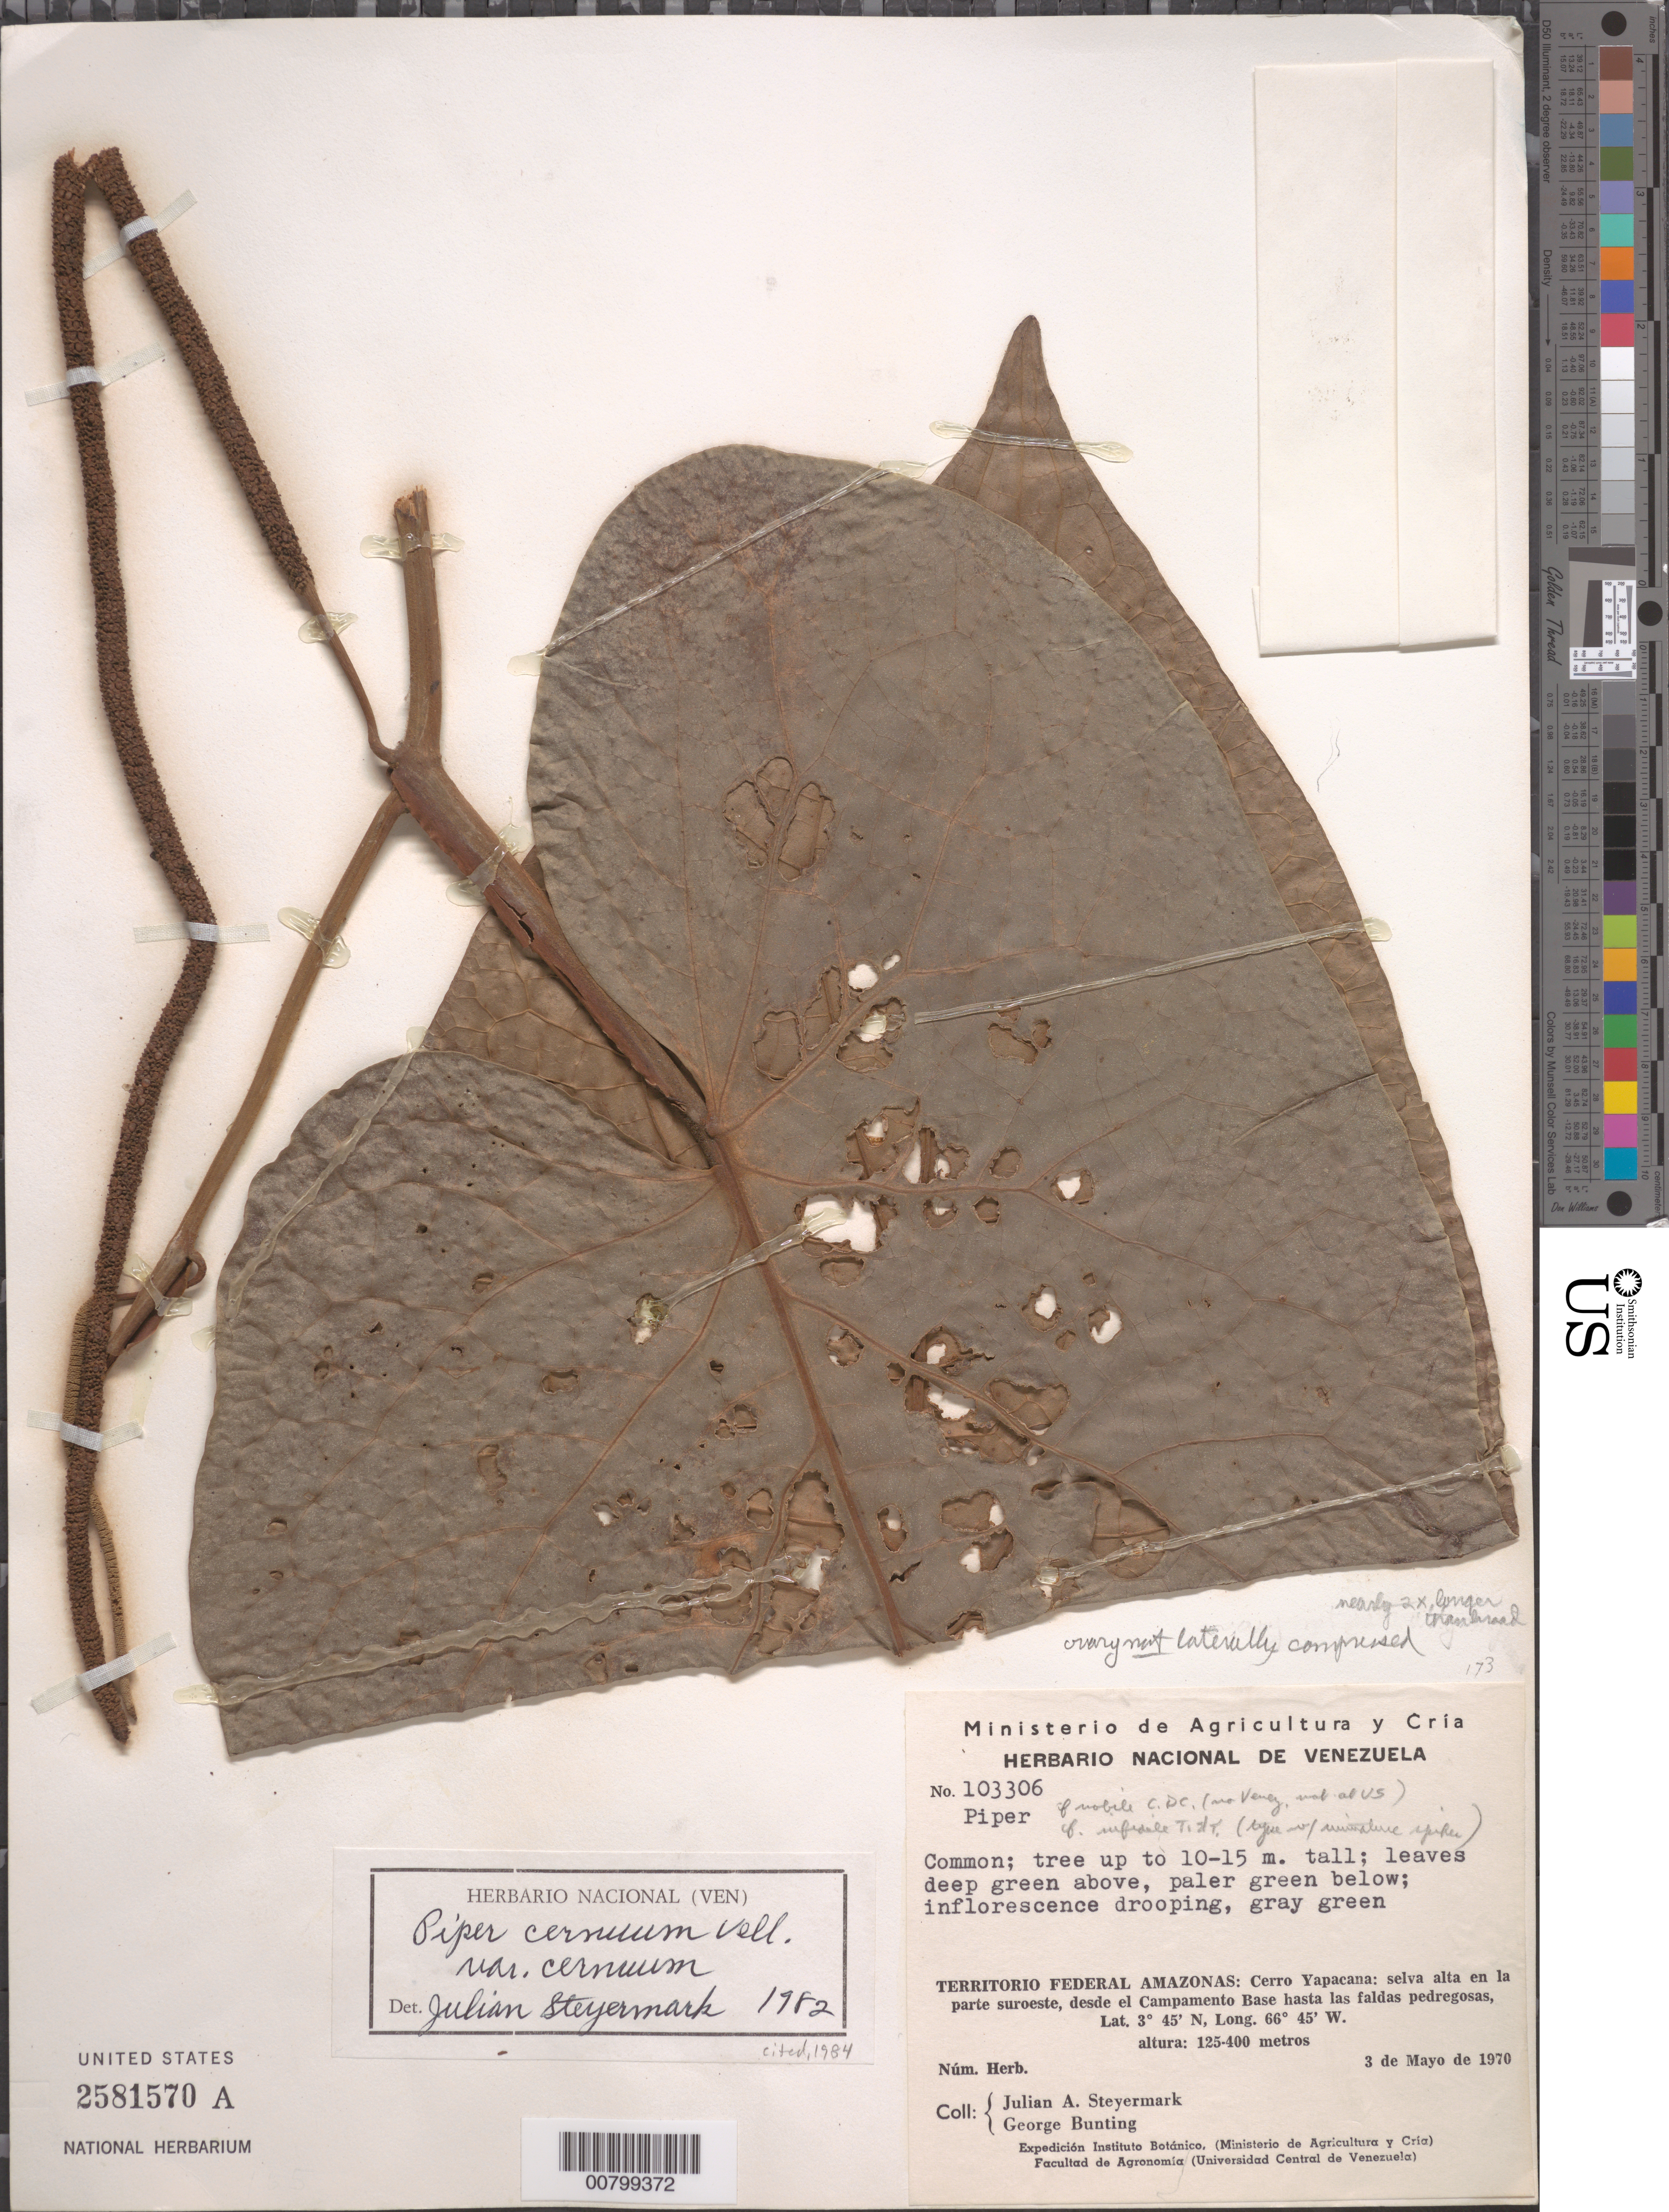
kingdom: Plantae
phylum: Tracheophyta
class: Magnoliopsida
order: Piperales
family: Piperaceae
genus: Piper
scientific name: Piper cernuum var. cernuum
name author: Vell.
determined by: Steyermark, Julian A., (VEN)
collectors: J. Steyermark & G. S. Bunting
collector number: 103306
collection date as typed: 3-May-70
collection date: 1970-05-03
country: Venezuela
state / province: Amazonas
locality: Cerro Yapacána, parte suroeste, desde el Campamento Base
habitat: Selva slta, hasta las faldas pedregosas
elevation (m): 125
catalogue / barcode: US 2581570A